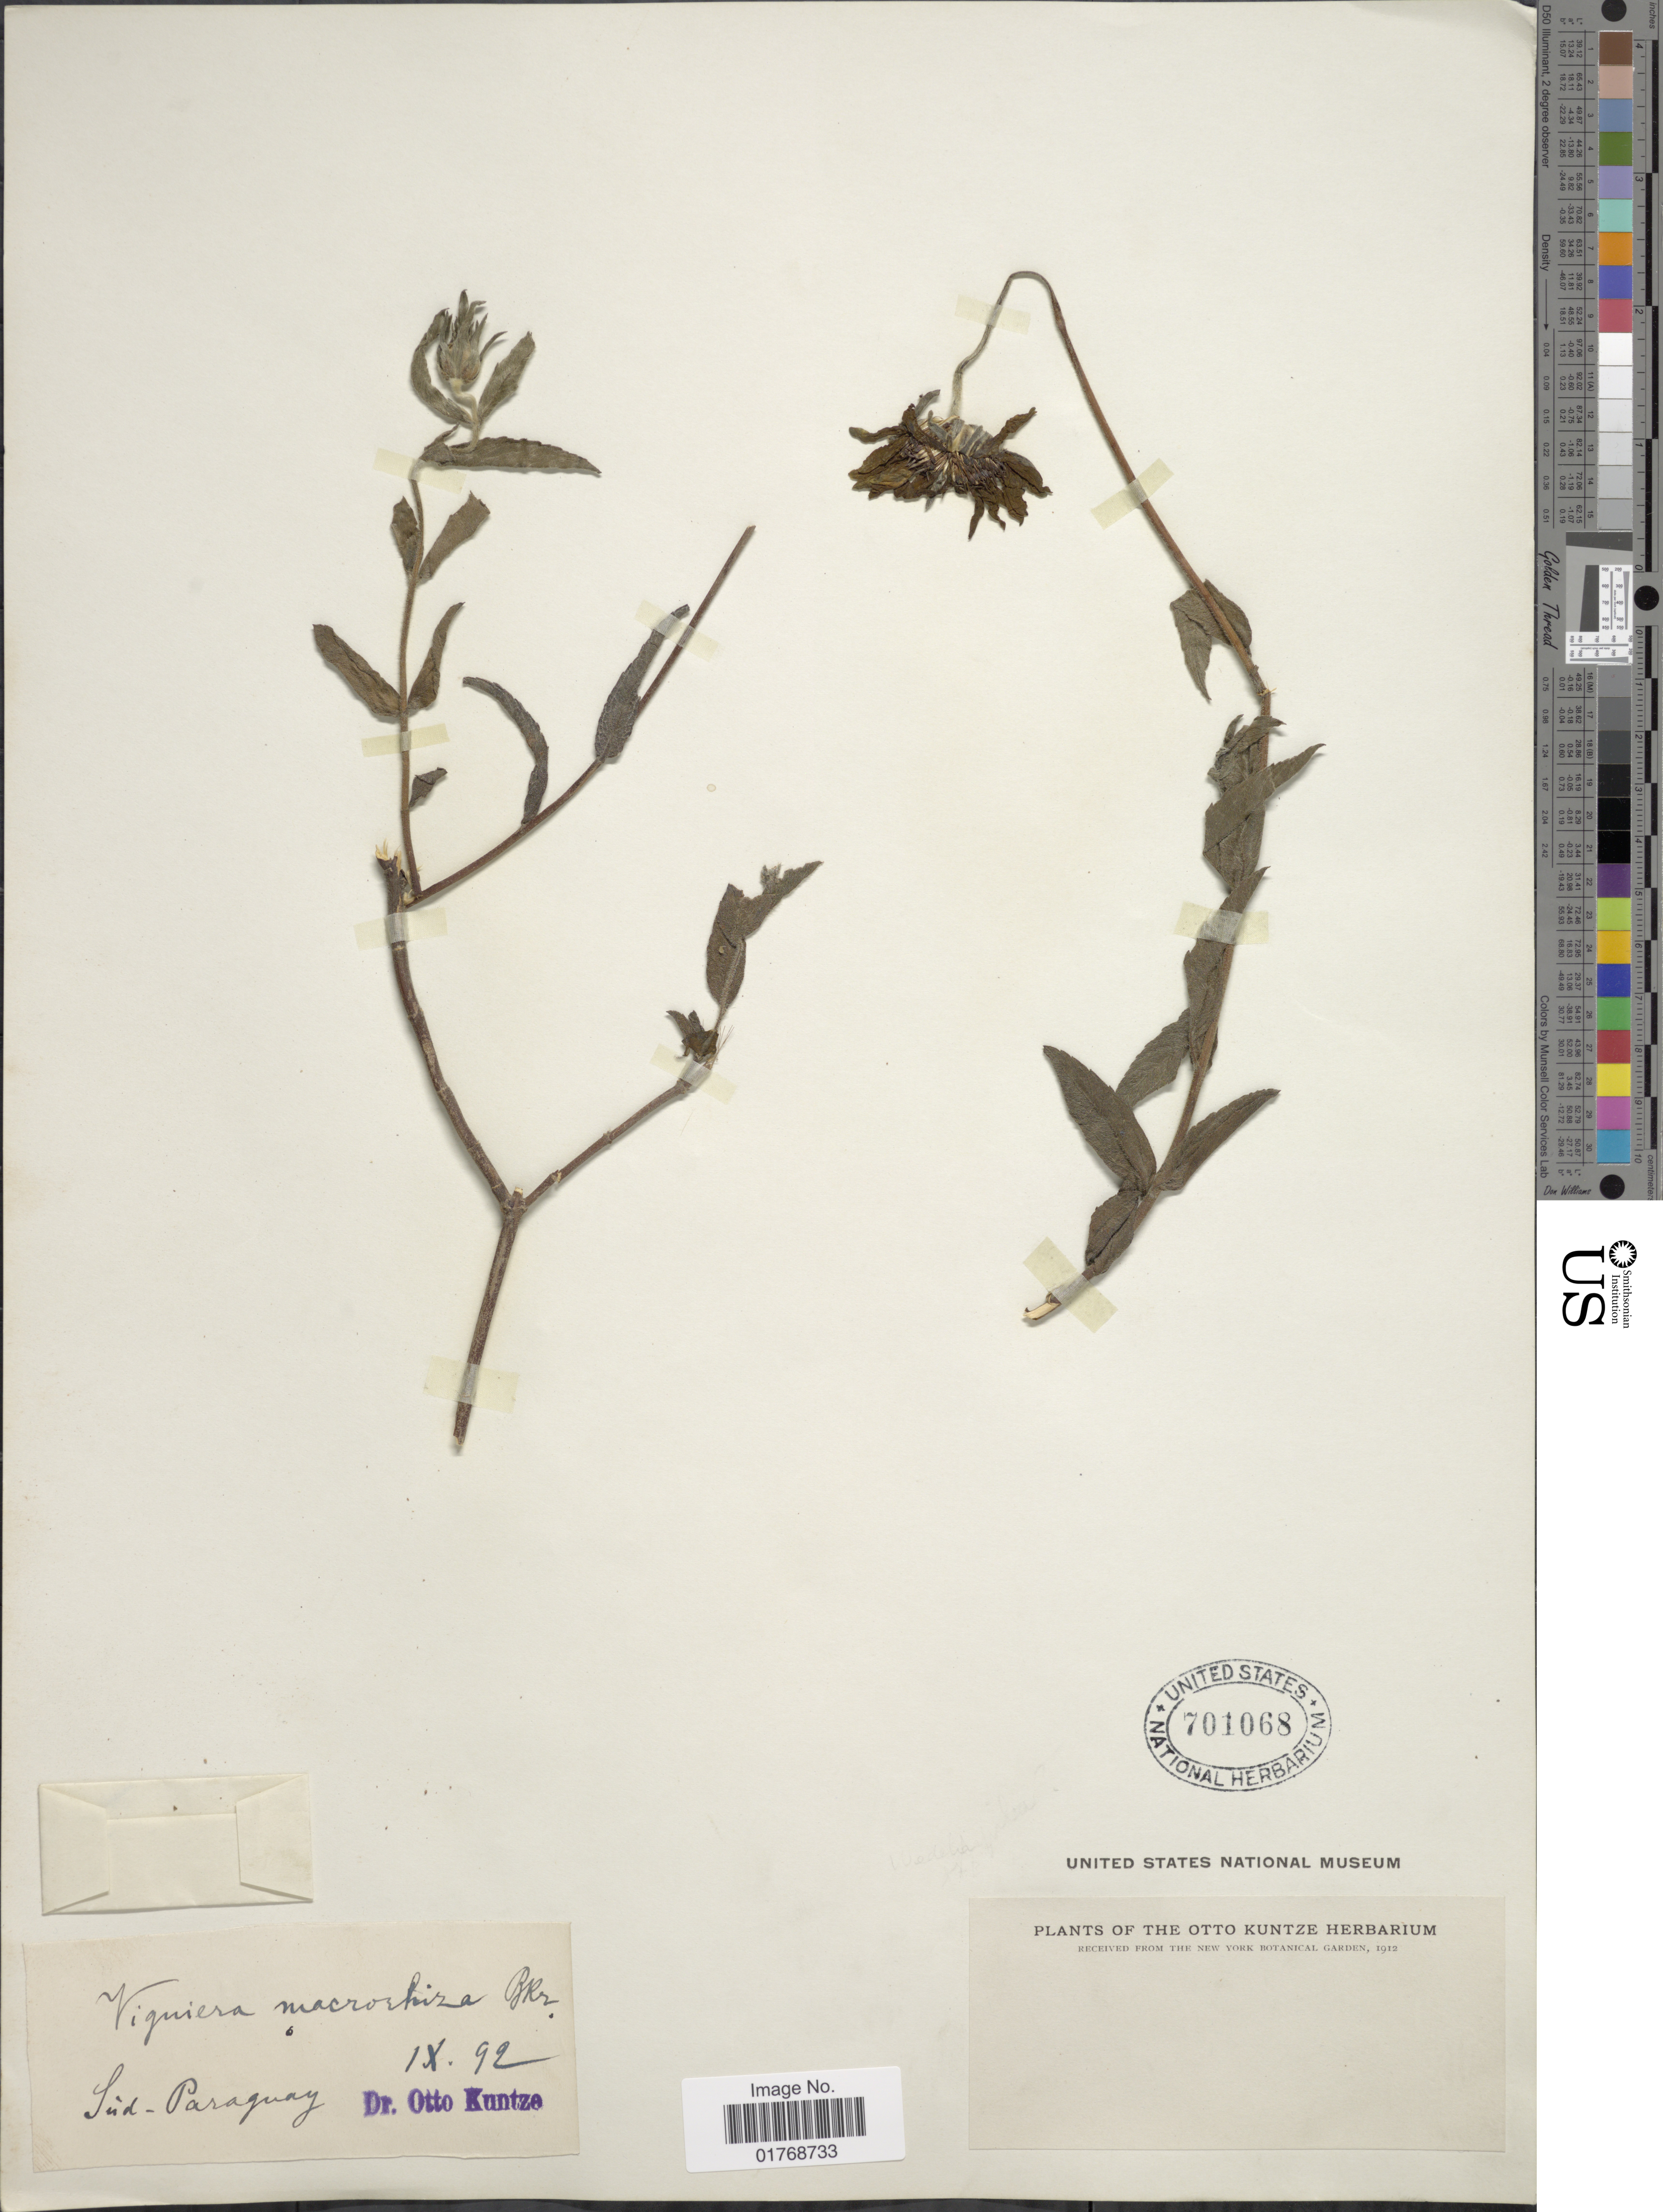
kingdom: Plantae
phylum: Tracheophyta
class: Magnoliopsida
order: Asterales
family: Asteraceae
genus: Viguiera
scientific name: Viguiera macrorhiza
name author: Baker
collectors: C.E.O. Kuntze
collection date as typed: Transcribed d/m/y: /9/92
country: Paraguay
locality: Süd-Paraguay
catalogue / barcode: US 701068